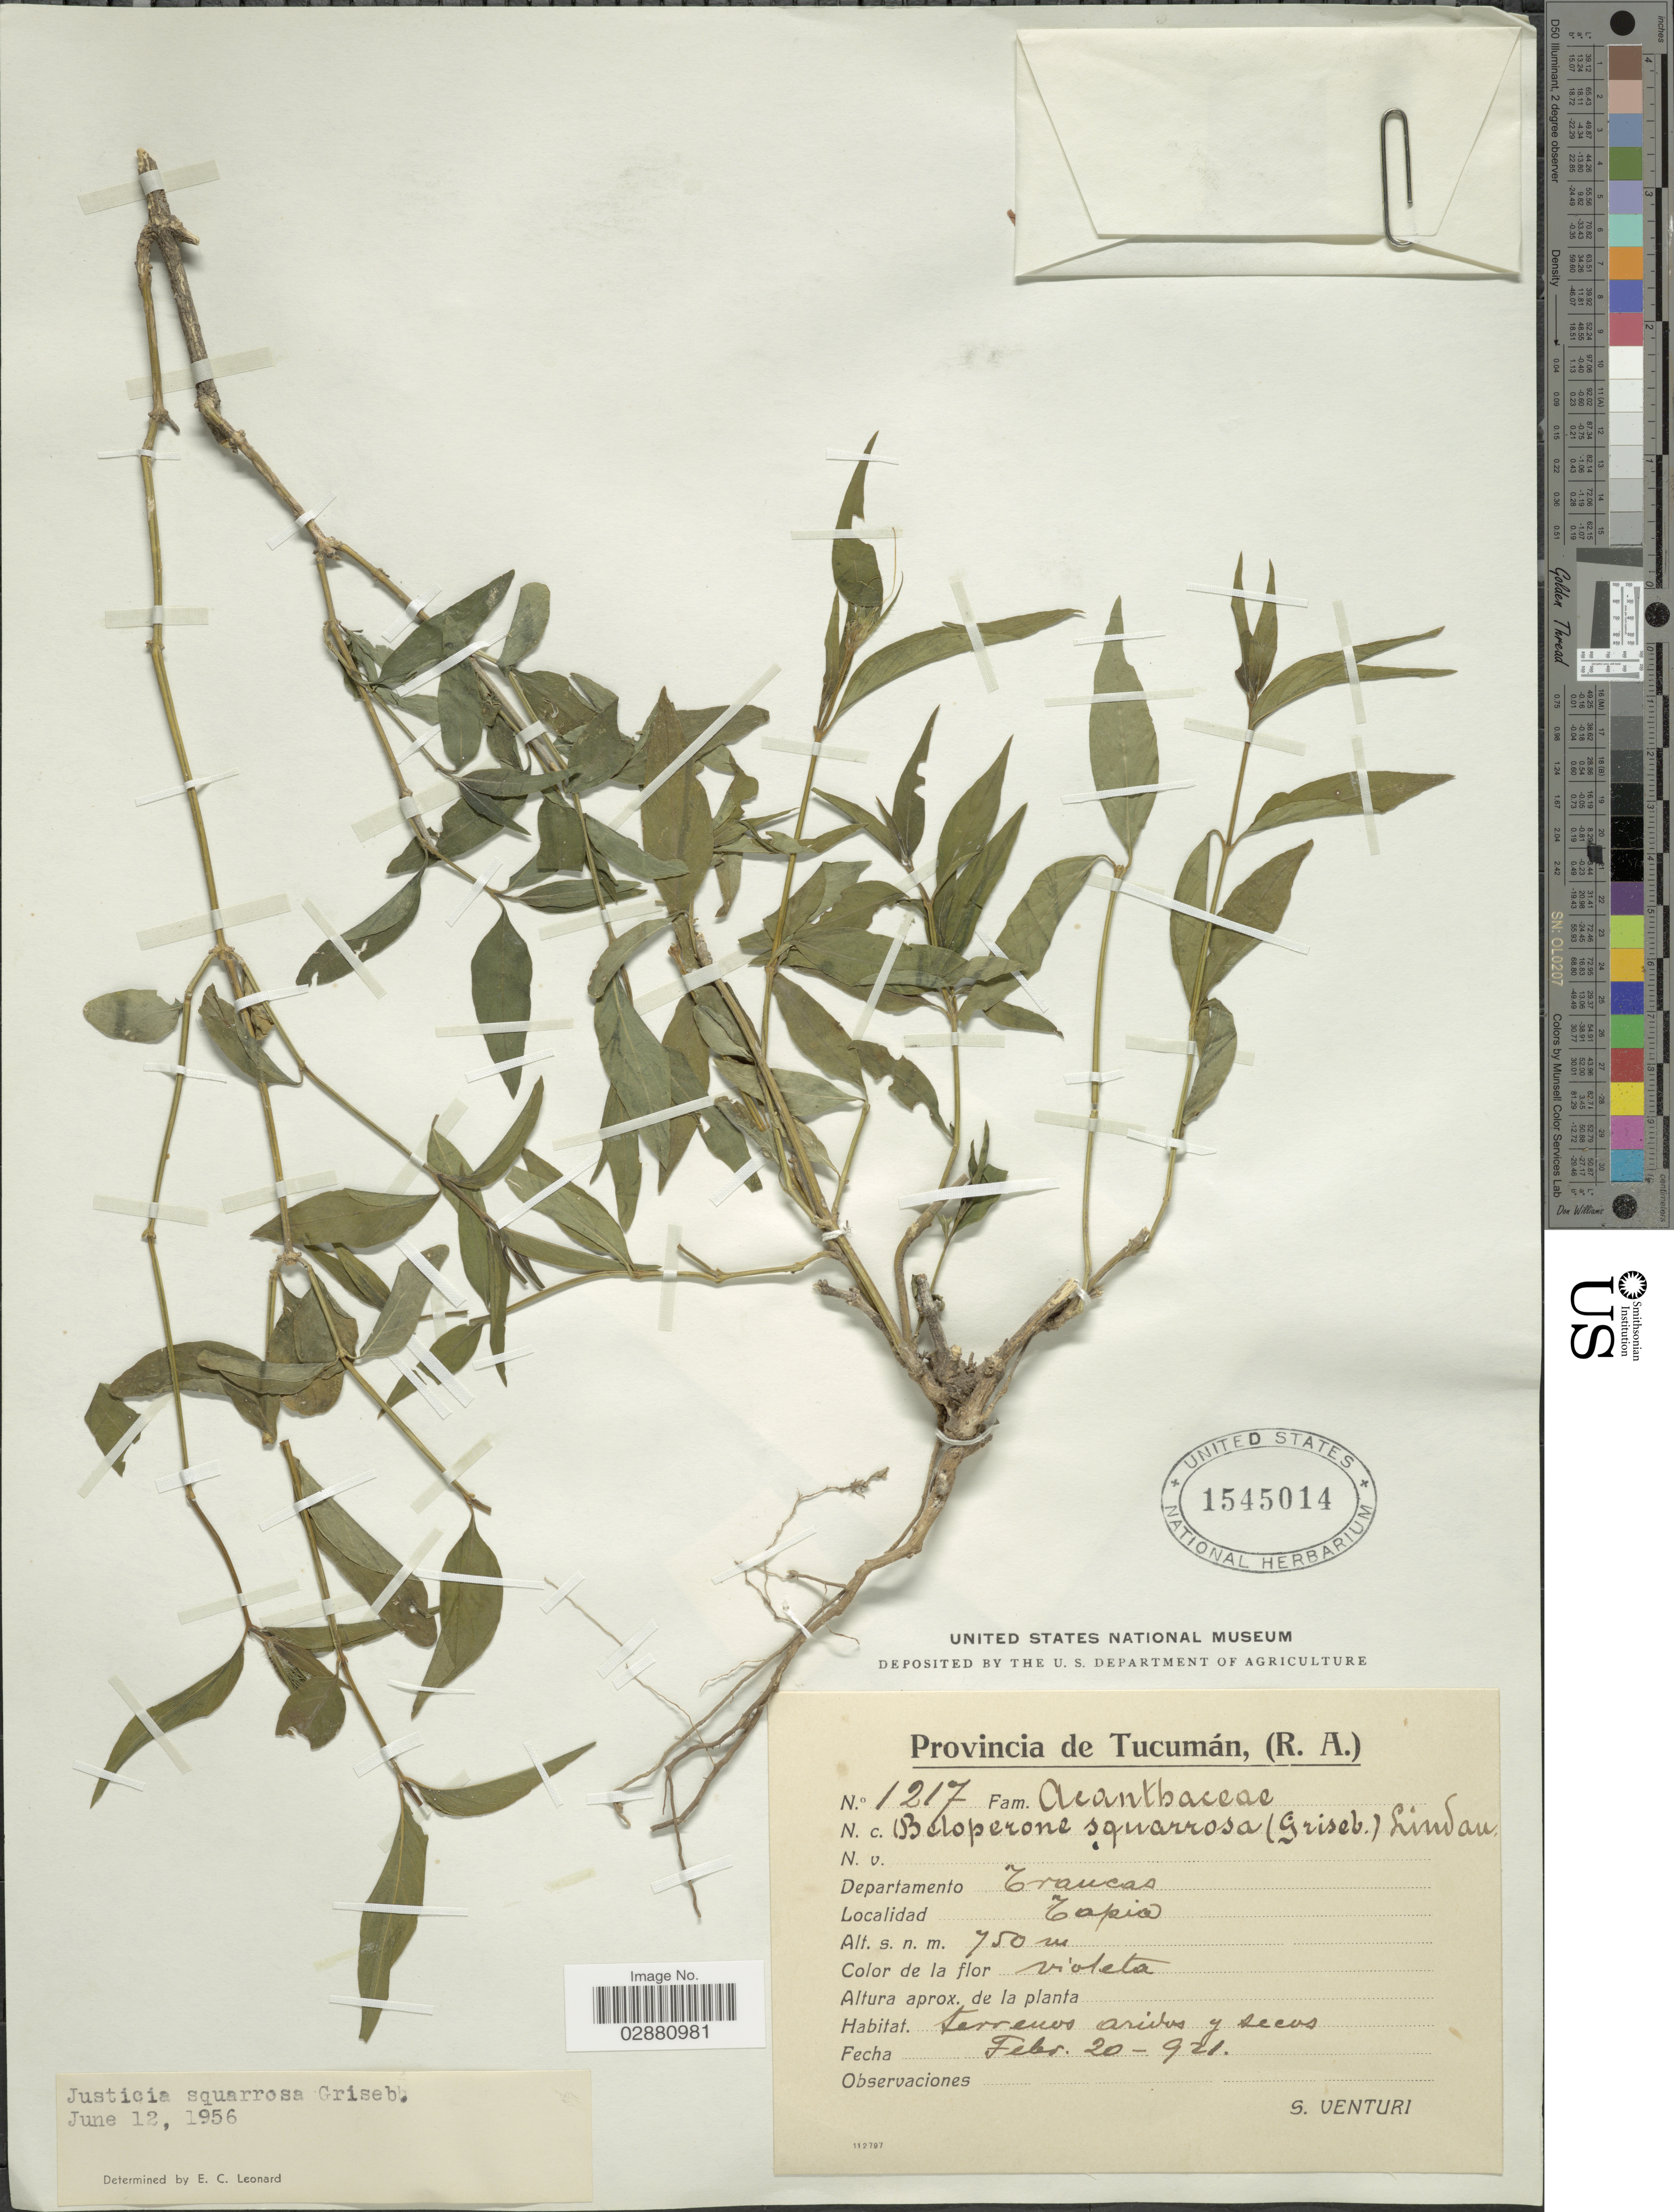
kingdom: Plantae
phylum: Tracheophyta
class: Magnoliopsida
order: Lamiales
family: Acanthaceae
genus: Justicia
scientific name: Justicia squarrosa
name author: Griseb.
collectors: S. Venturi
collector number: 1217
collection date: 1921-02-20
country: Argentina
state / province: Tucuman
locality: Provincia de Tucumán, (R.A.). Departamento Trancas. Tapia.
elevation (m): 750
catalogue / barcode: US 1545014